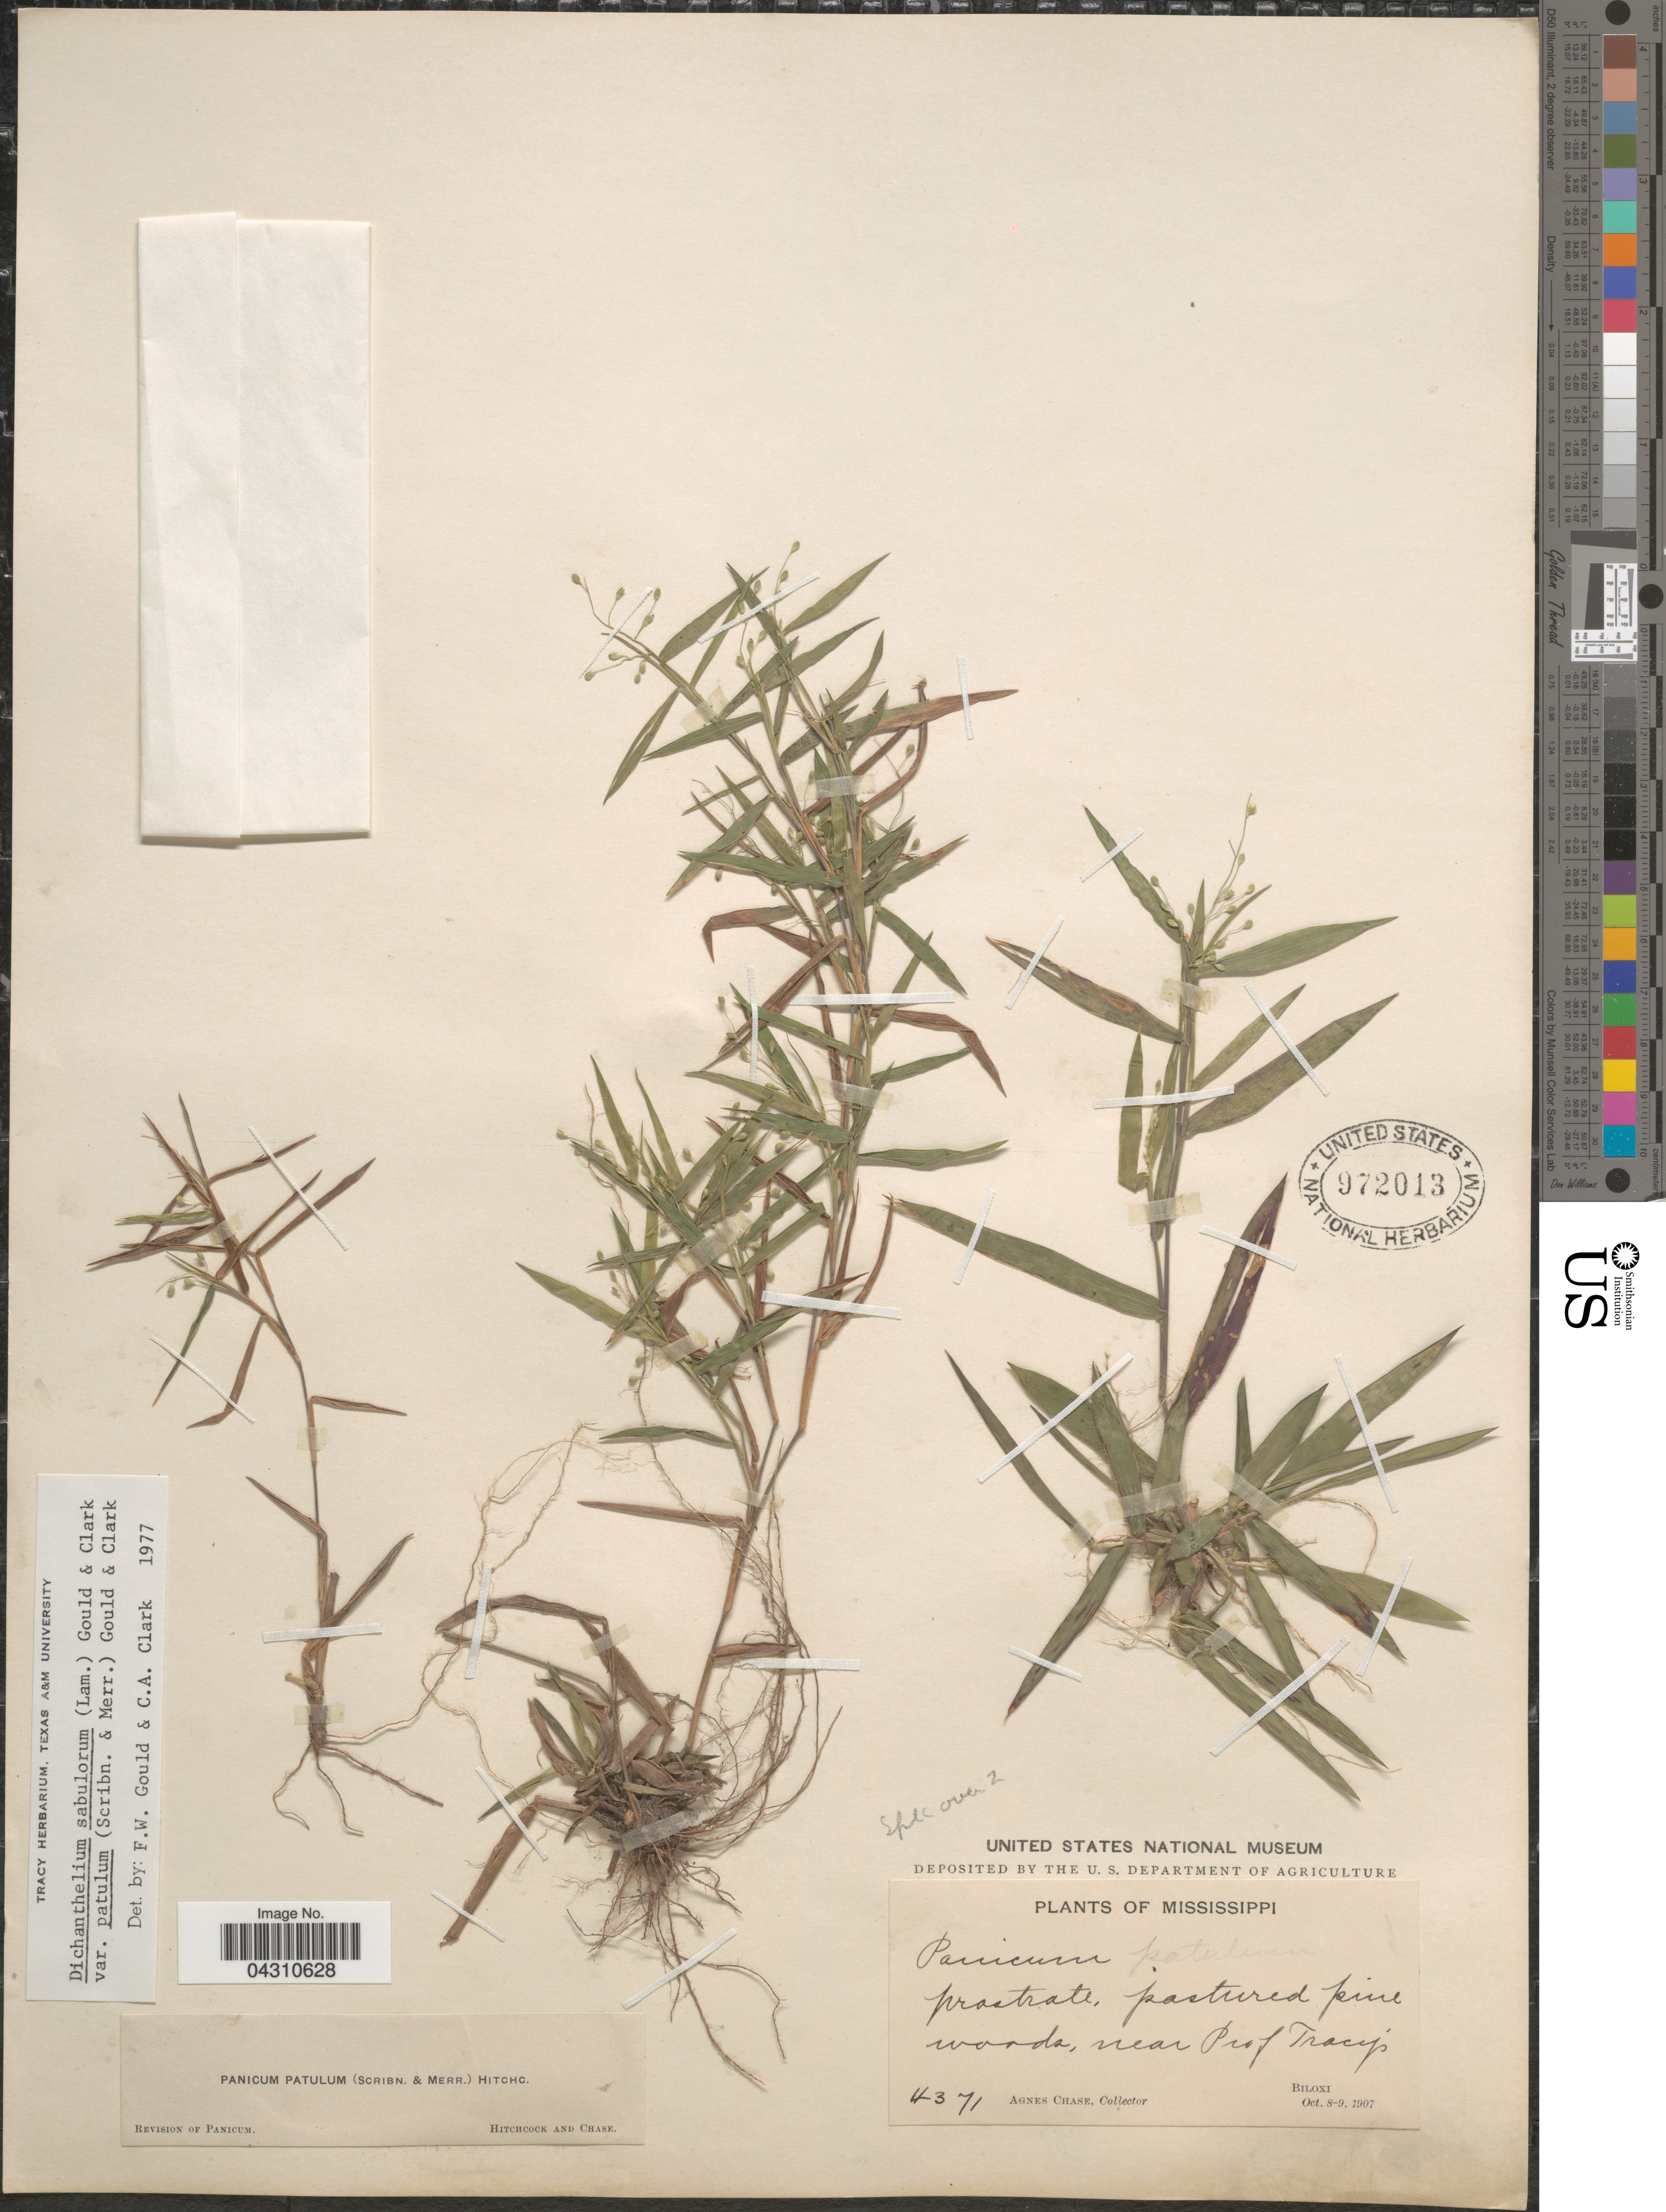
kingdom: Plantae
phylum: Tracheophyta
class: Liliopsida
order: Poales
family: Poaceae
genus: Dichanthelium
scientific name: Dichanthelium portoricense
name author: (Desv. ex Ham.) B.F. Hansen & Wunderlin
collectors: A. Chase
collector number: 4371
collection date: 1907-10-08/1907-10-09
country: United States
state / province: Mississippi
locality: Prostrate, pastured pine woods, near Prof Tracy's. Biloxi.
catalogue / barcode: US 972013